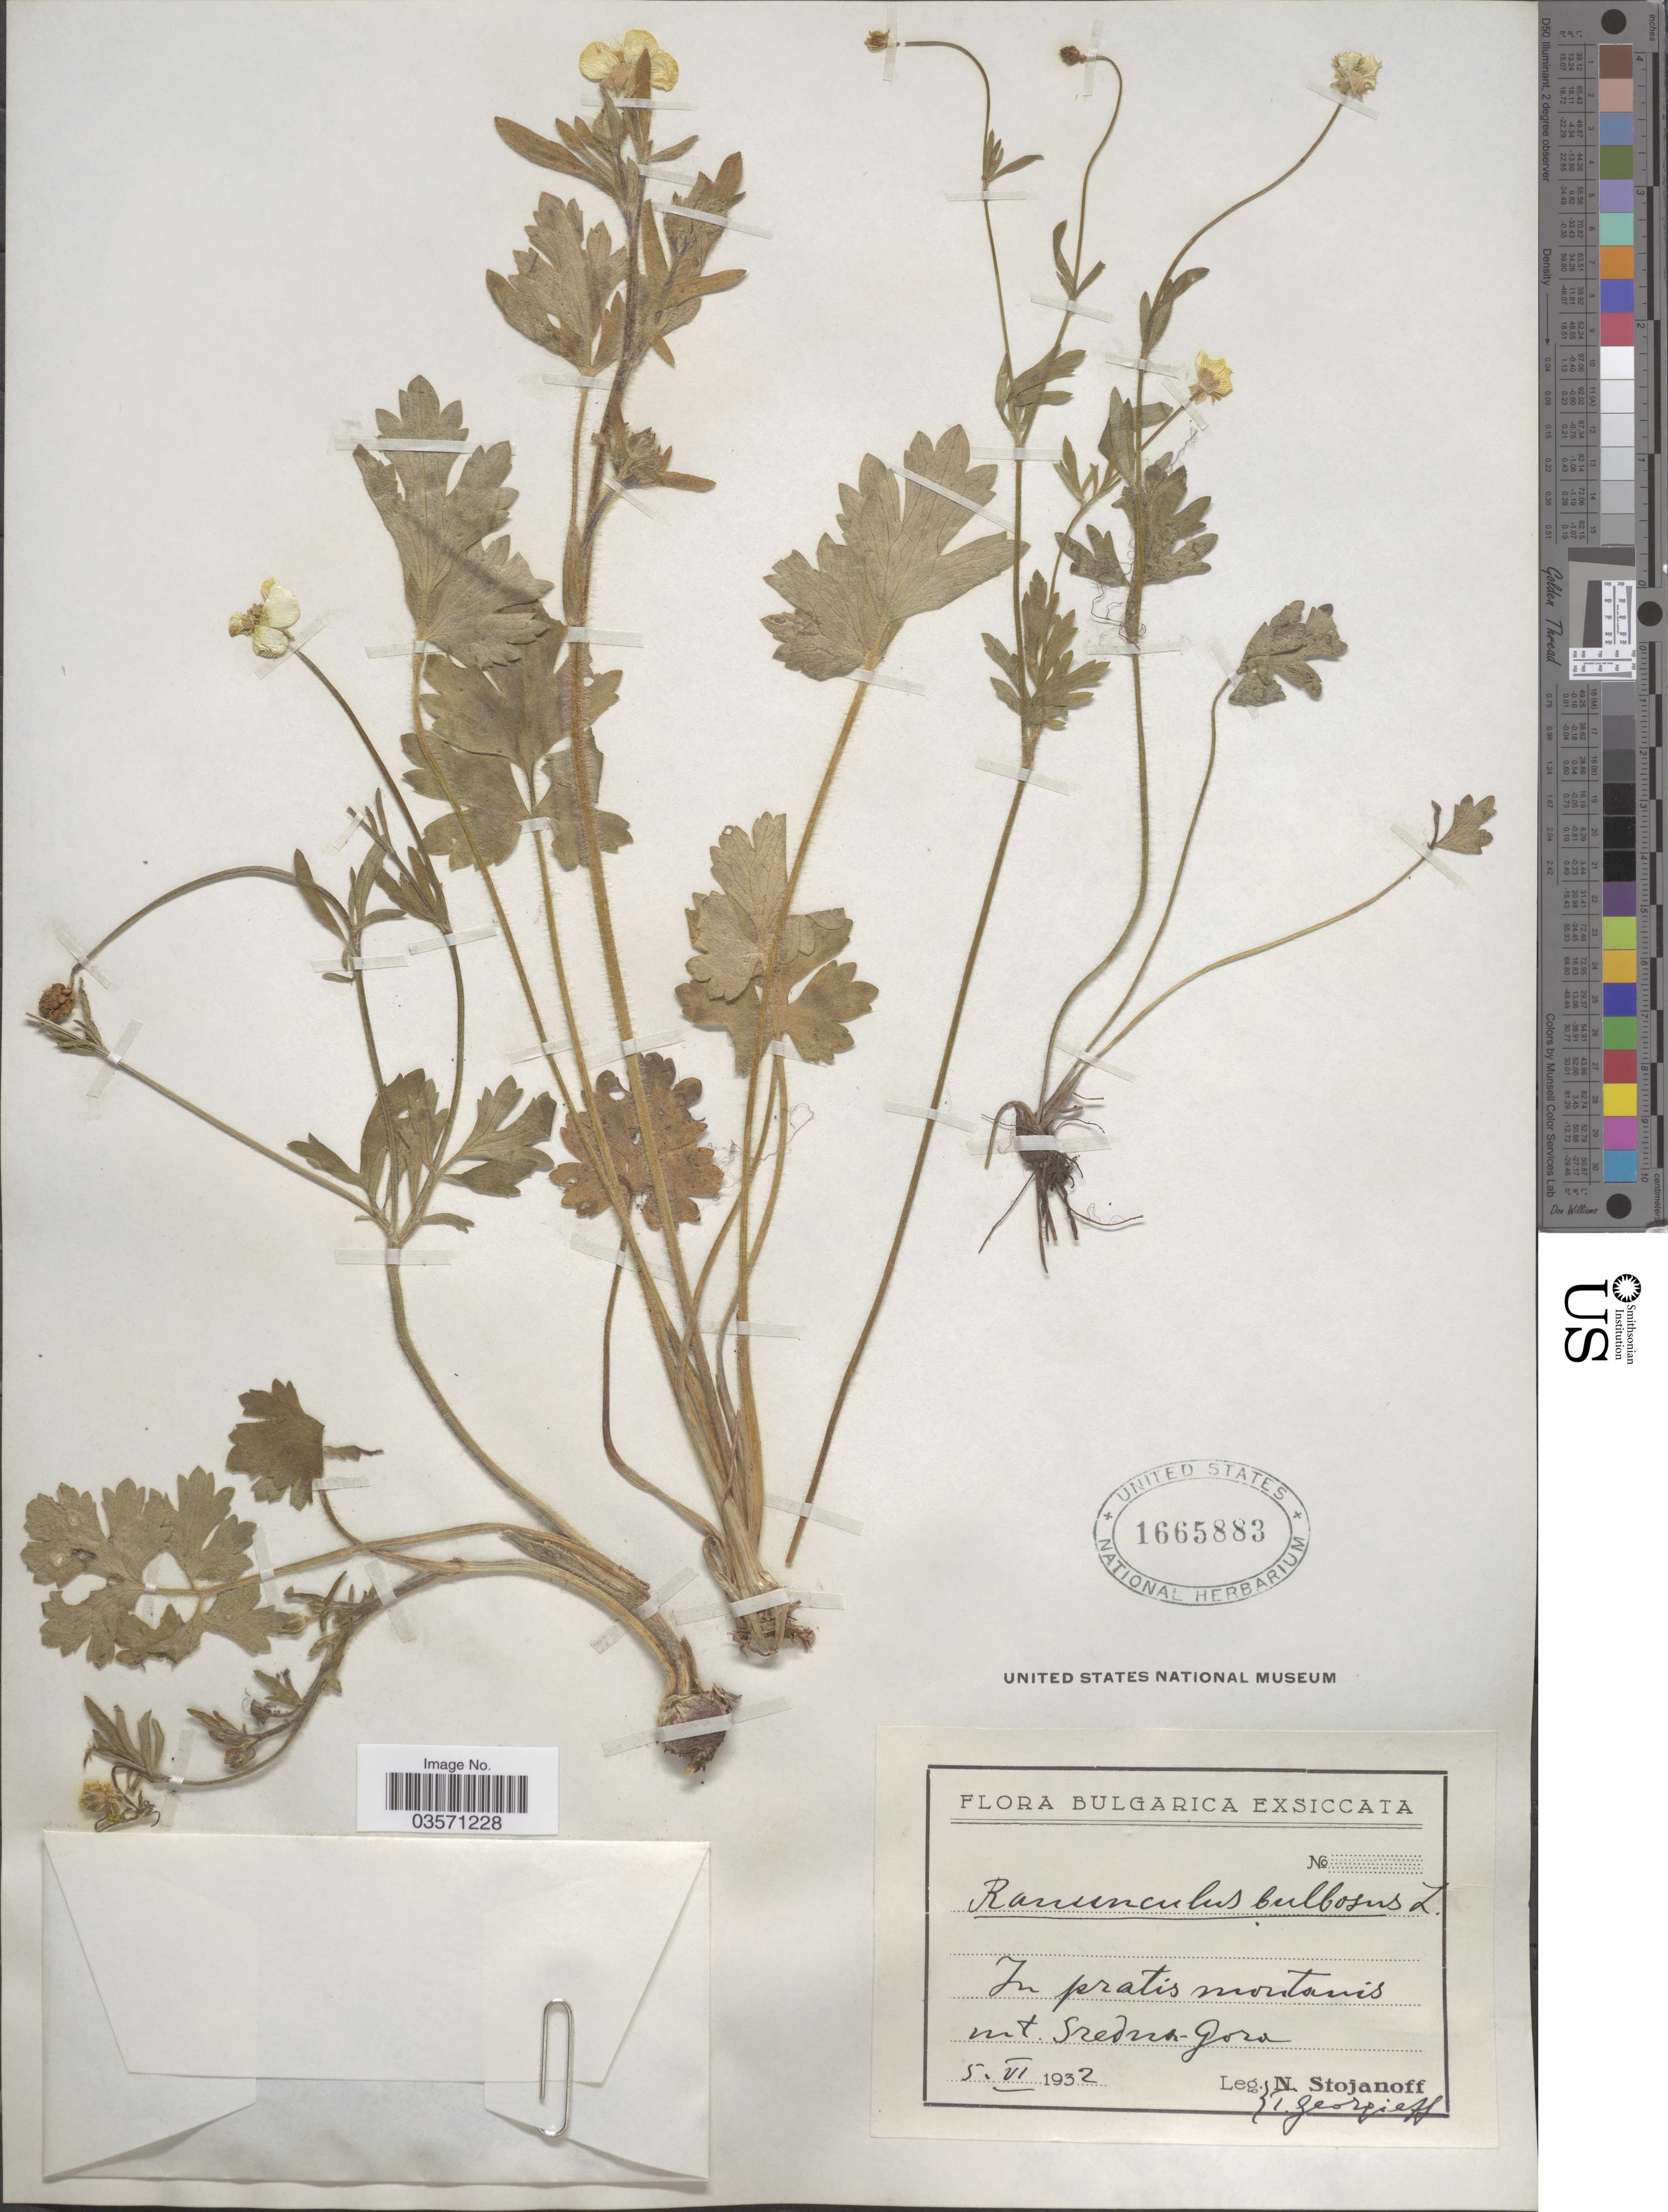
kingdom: Plantae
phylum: Tracheophyta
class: Magnoliopsida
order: Ranunculales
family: Ranunculaceae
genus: Ranunculus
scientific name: Ranunculus bulbosus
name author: L.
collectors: N. Stojanoff & T. Georgieff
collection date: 1932-06-05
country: Bulgaria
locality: In pratis montanis mt. Gredna [interpreted]-Gora.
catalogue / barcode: US 1665883